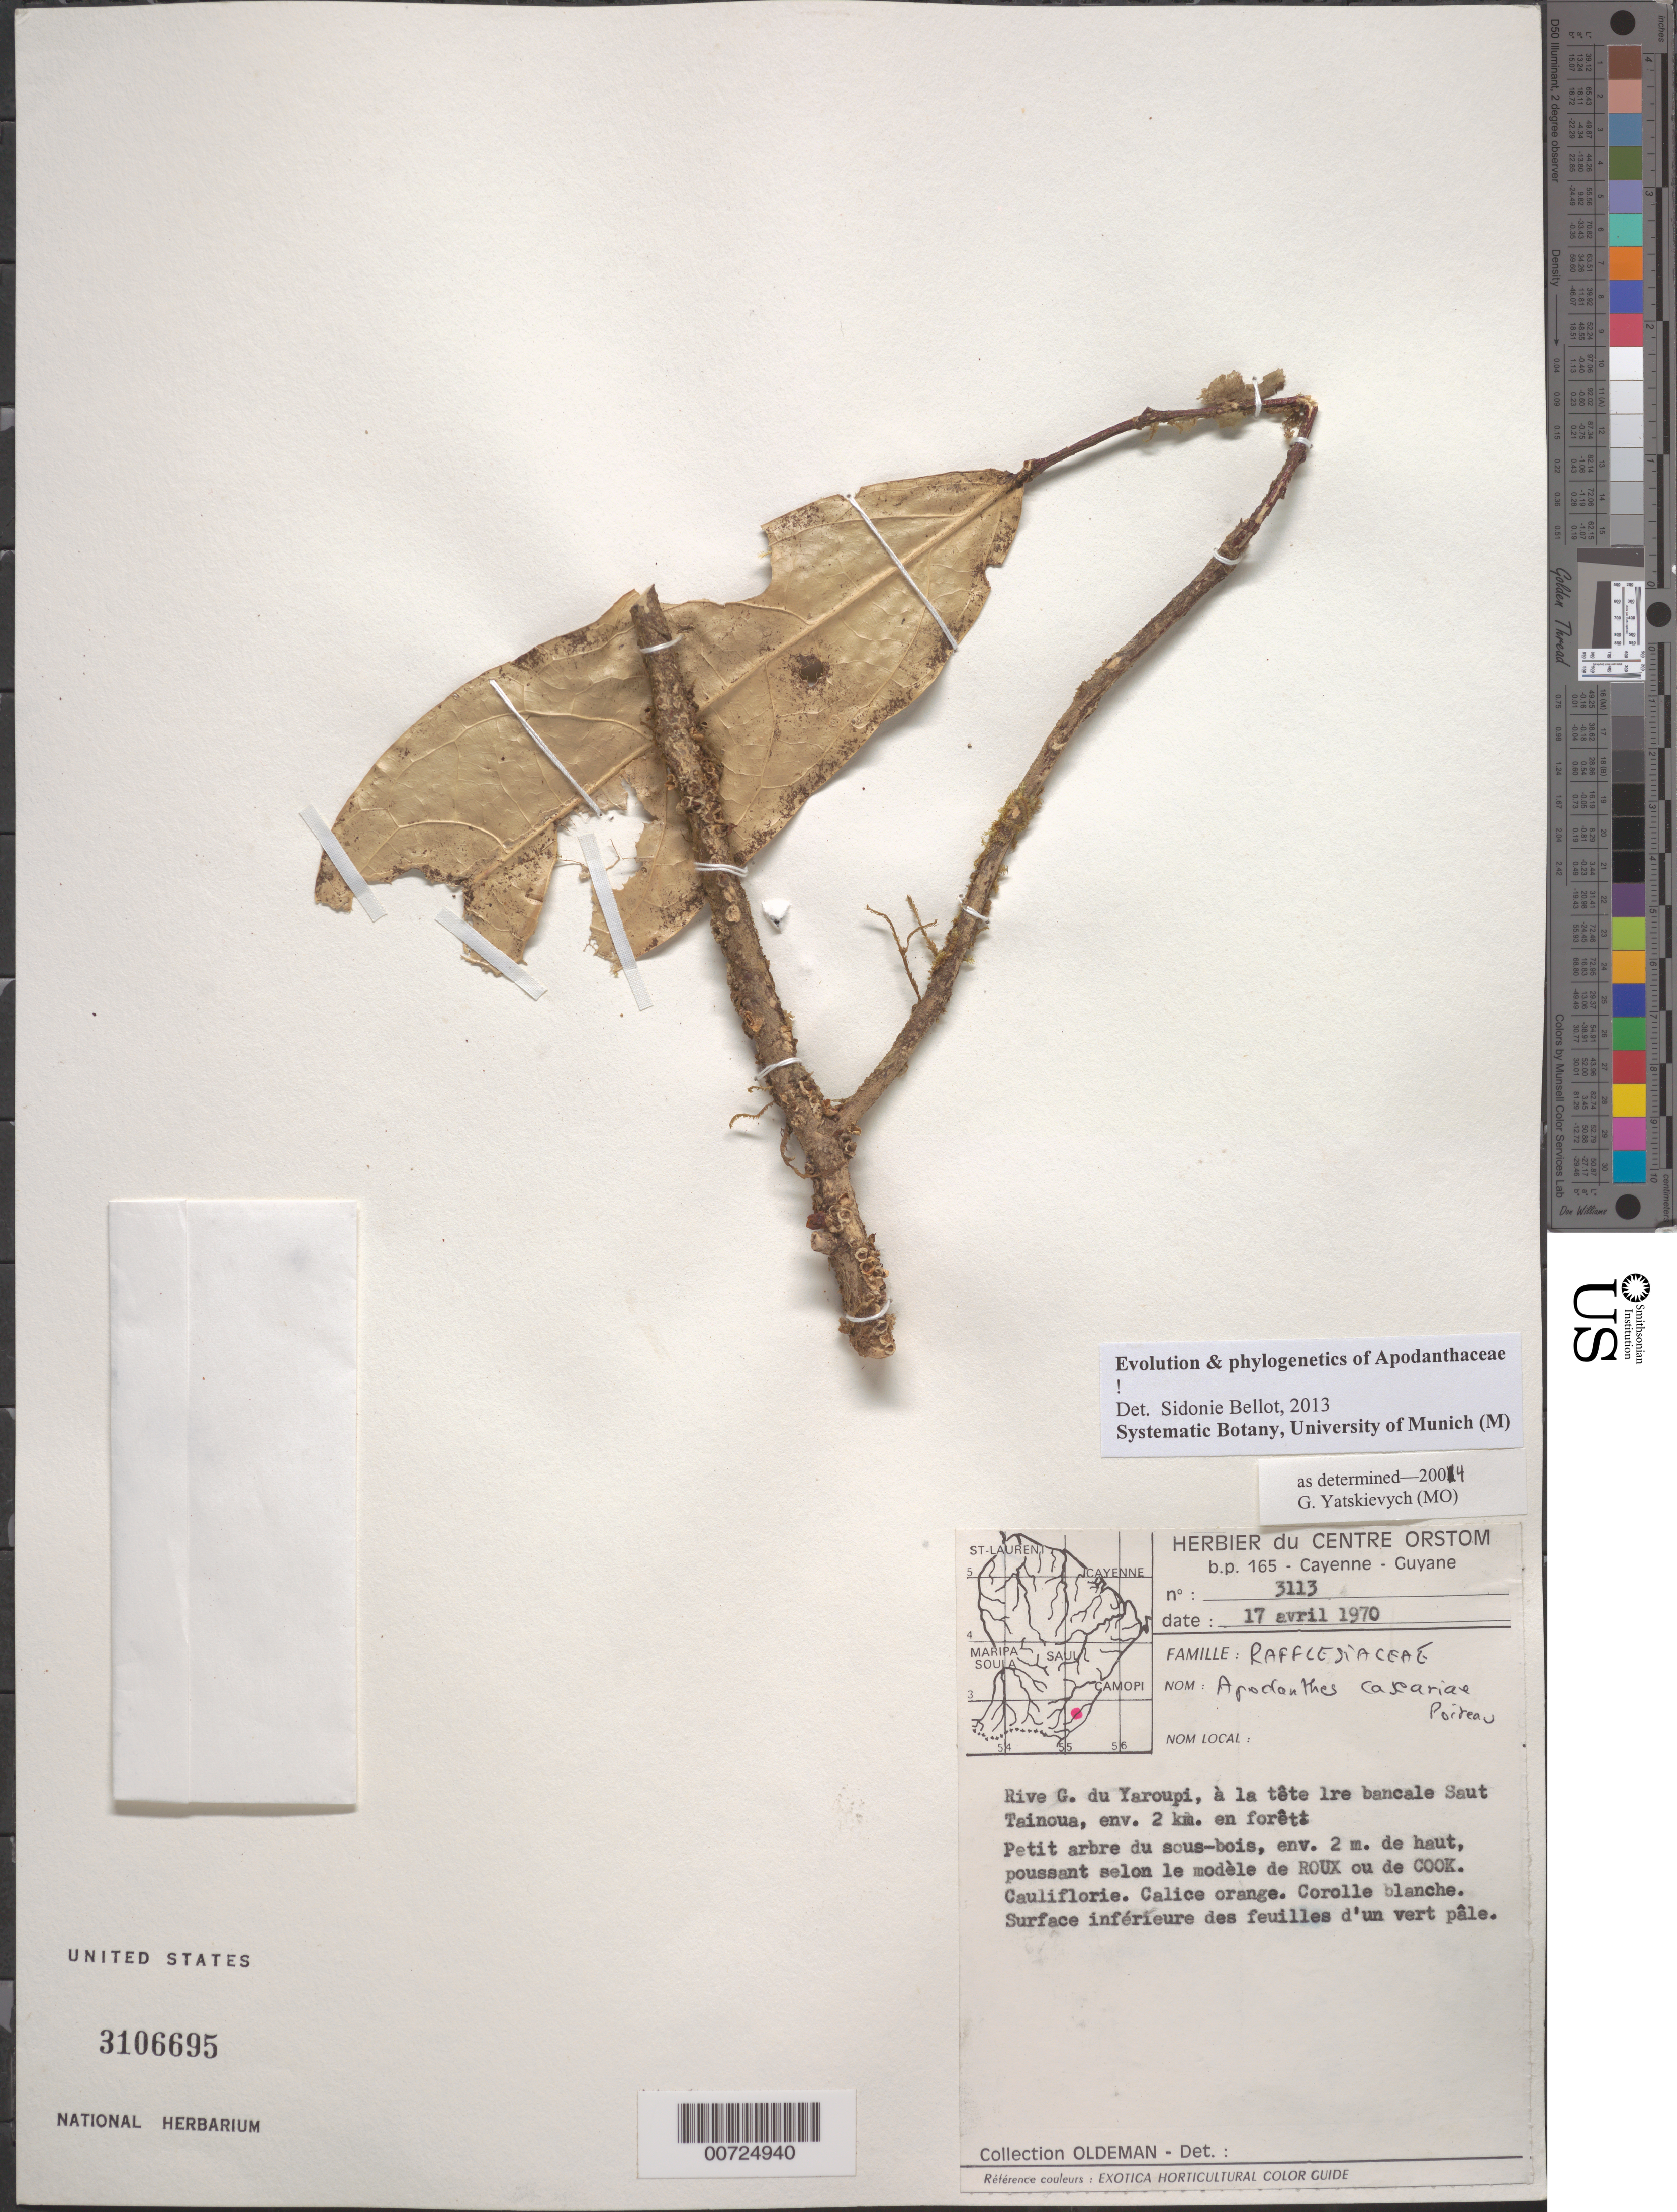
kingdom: Plantae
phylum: Tracheophyta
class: Magnoliopsida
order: Cucurbitales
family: Apodanthaceae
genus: Apodanthes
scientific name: Apodanthes caseariae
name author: Poit.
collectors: R. Oldeman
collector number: B 3113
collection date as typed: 17-Apr-70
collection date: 1970-04-17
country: French Guiana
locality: Rivière Yaroupi, a la tete Ire bancale Saut Tainoua, env. 2 km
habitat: Forest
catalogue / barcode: US 3106695